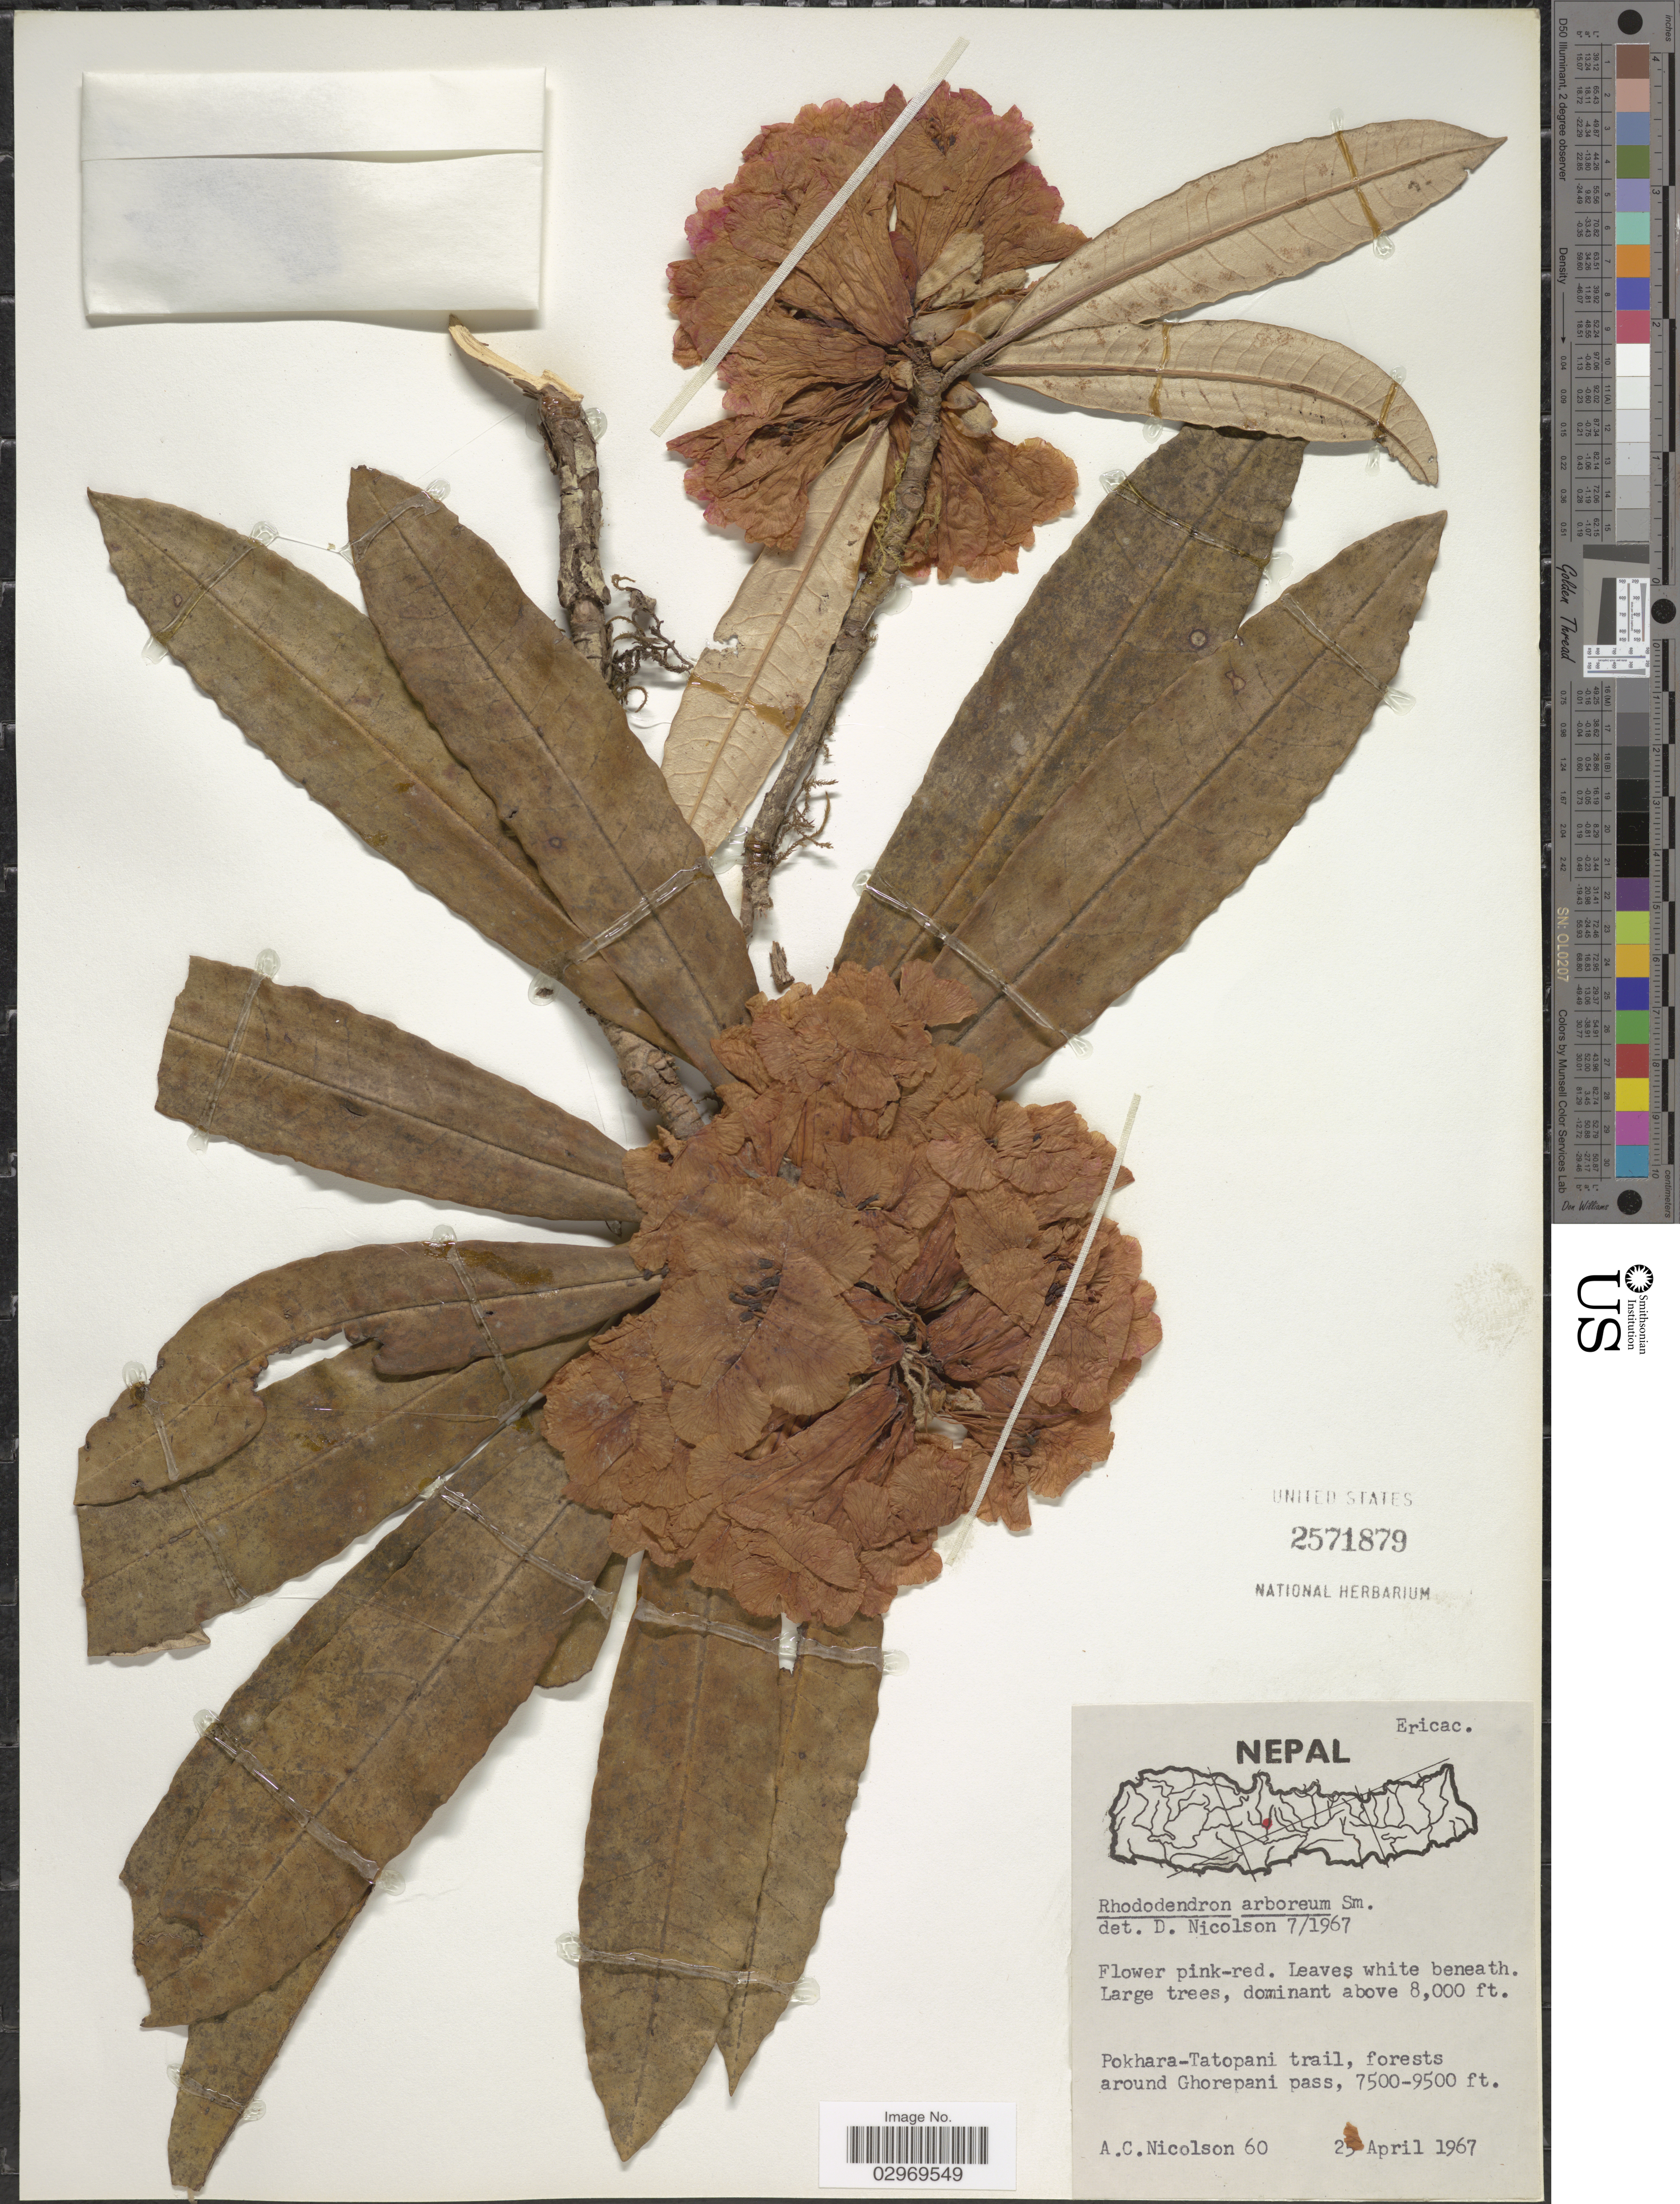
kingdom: Plantae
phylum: Tracheophyta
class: Magnoliopsida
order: Ericales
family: Ericaceae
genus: Rhododendron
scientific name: Rhododendron arboreum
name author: Sm.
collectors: A. C. Nicolson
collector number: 60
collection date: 1967-04-25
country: Nepal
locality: Pokhara-Tatopani trail, forests around Ghorepani pass.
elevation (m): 2286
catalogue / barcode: US 2571879